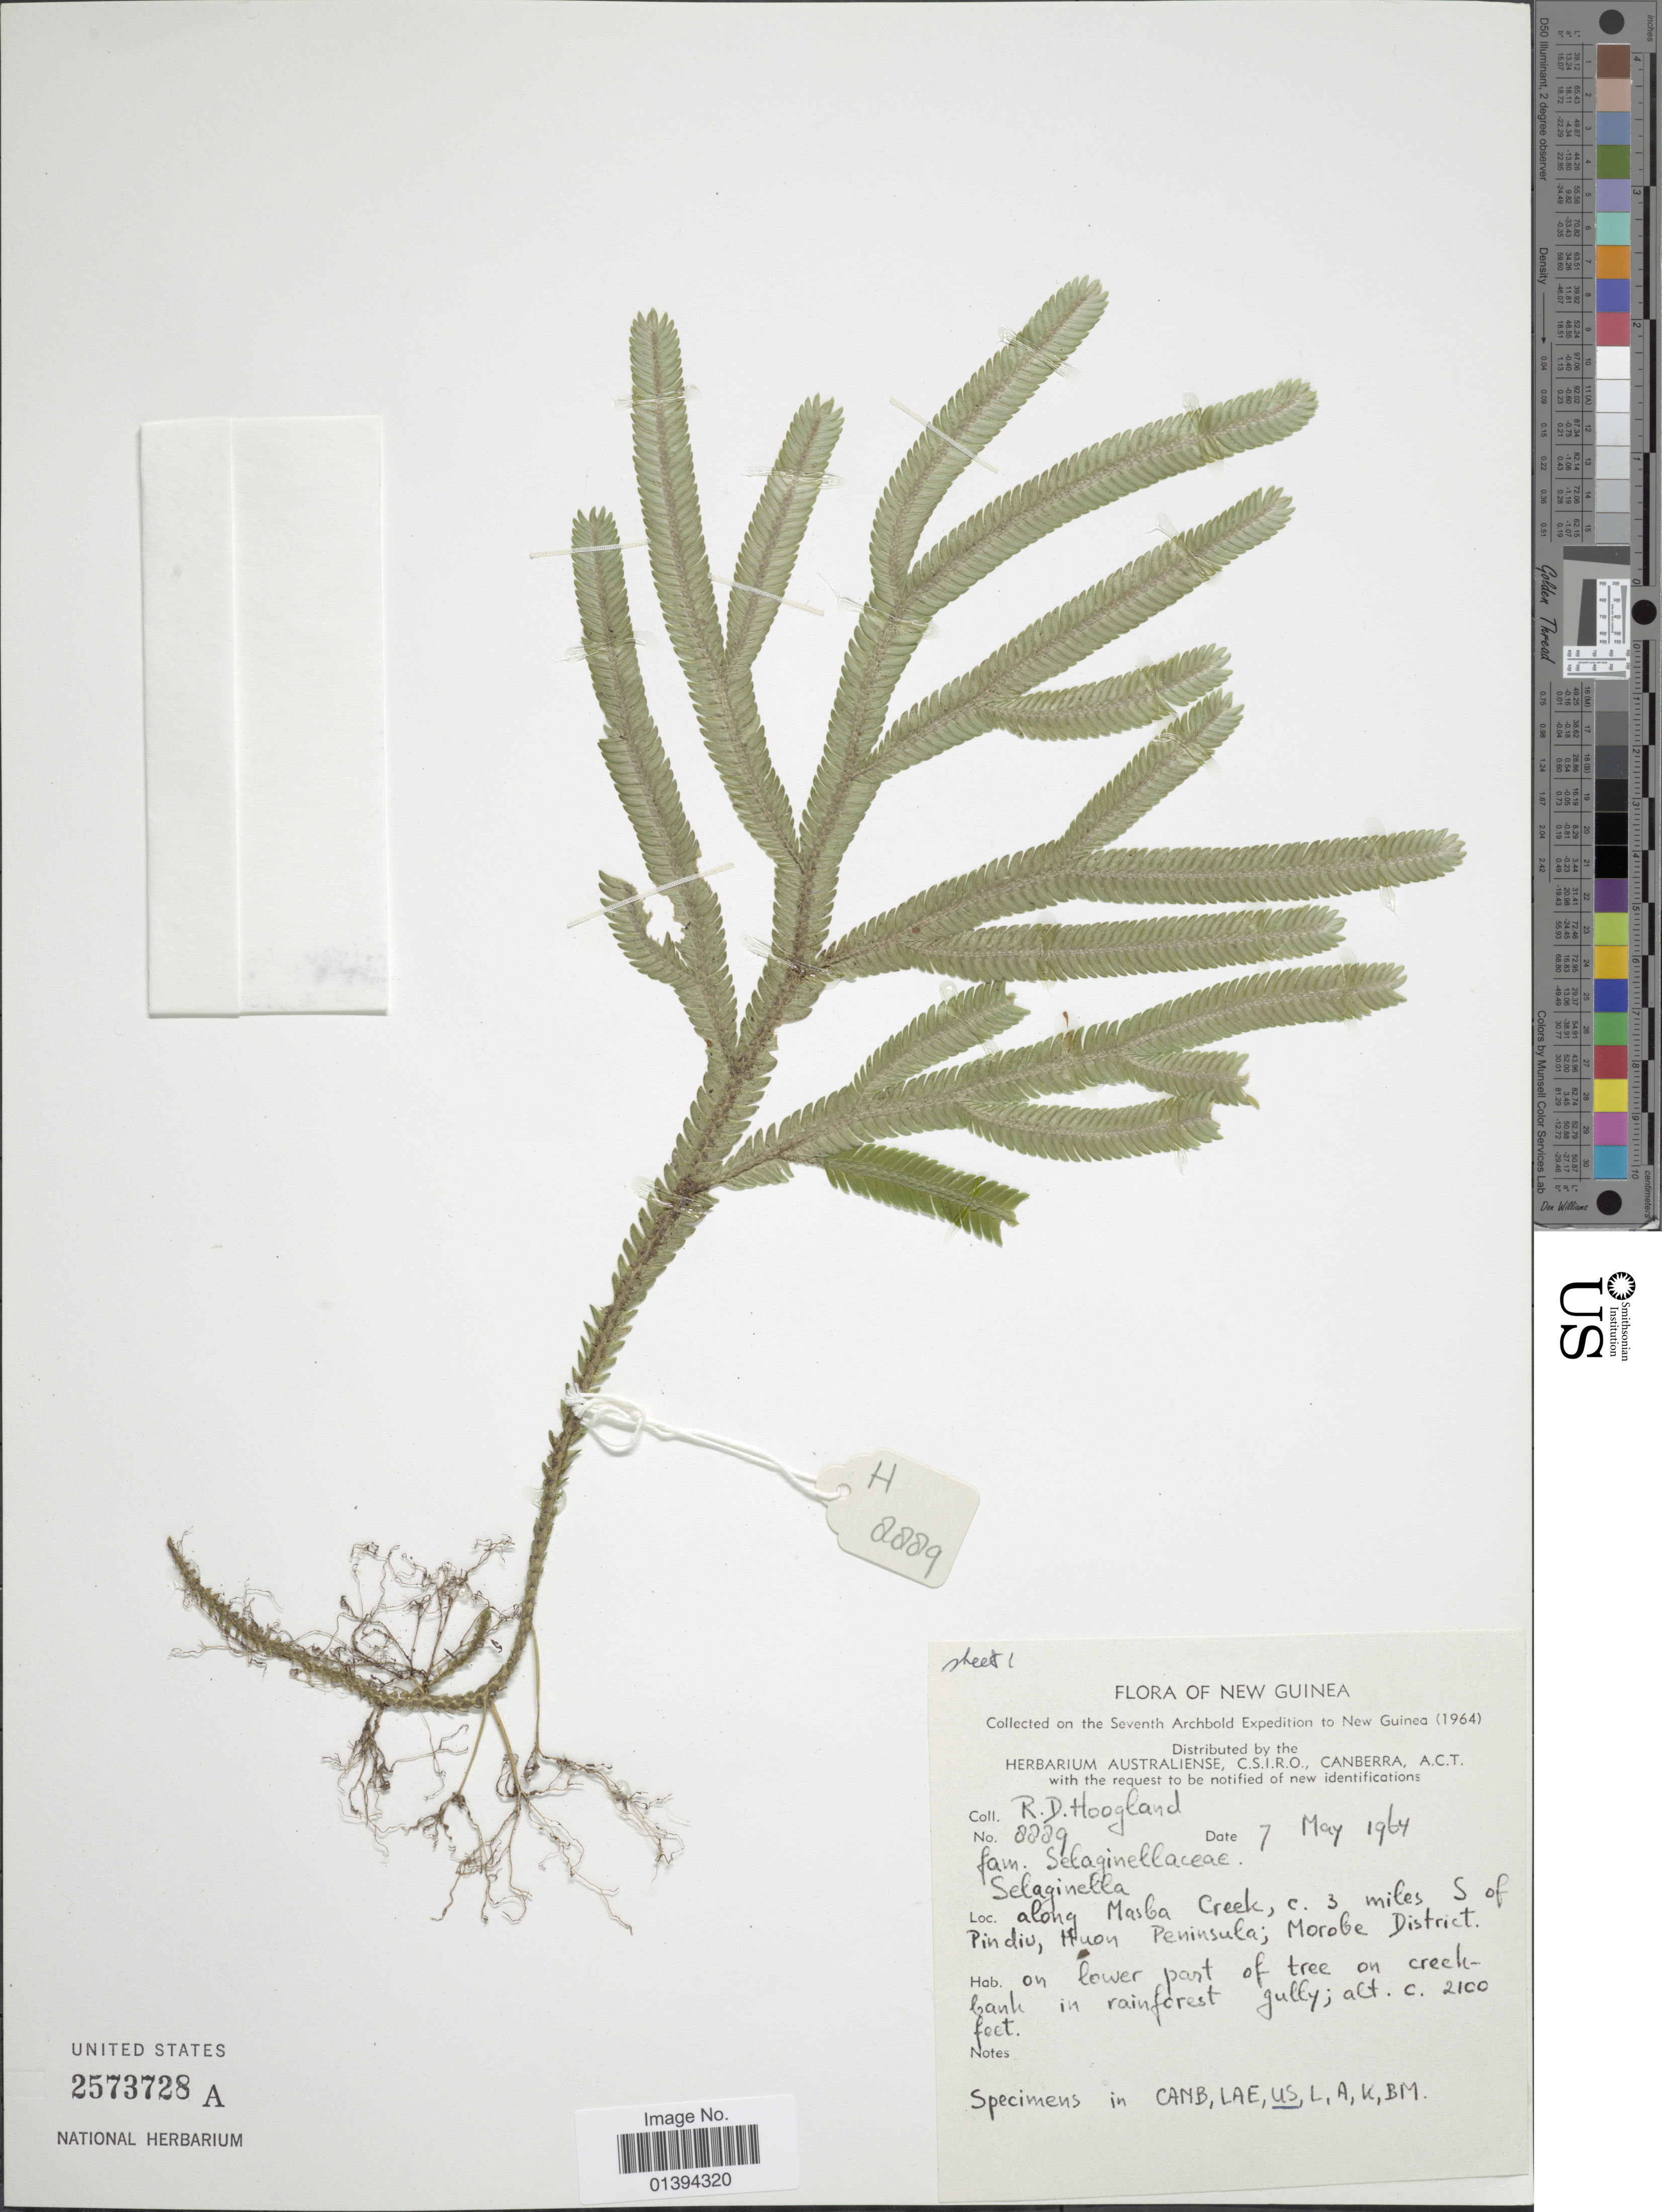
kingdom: Plantae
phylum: Tracheophyta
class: Lycopodiopsida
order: Selaginellales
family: Selaginellaceae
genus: Selaginella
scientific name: Selaginella sp.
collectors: R. D. Hoogland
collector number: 8889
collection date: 1964-05-07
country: Papua New Guinea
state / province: Morobe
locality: Along Masba Creek, c. 3 miles S of Pindiv, Huon Peninsula; Morobe district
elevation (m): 640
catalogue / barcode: US 2573728A